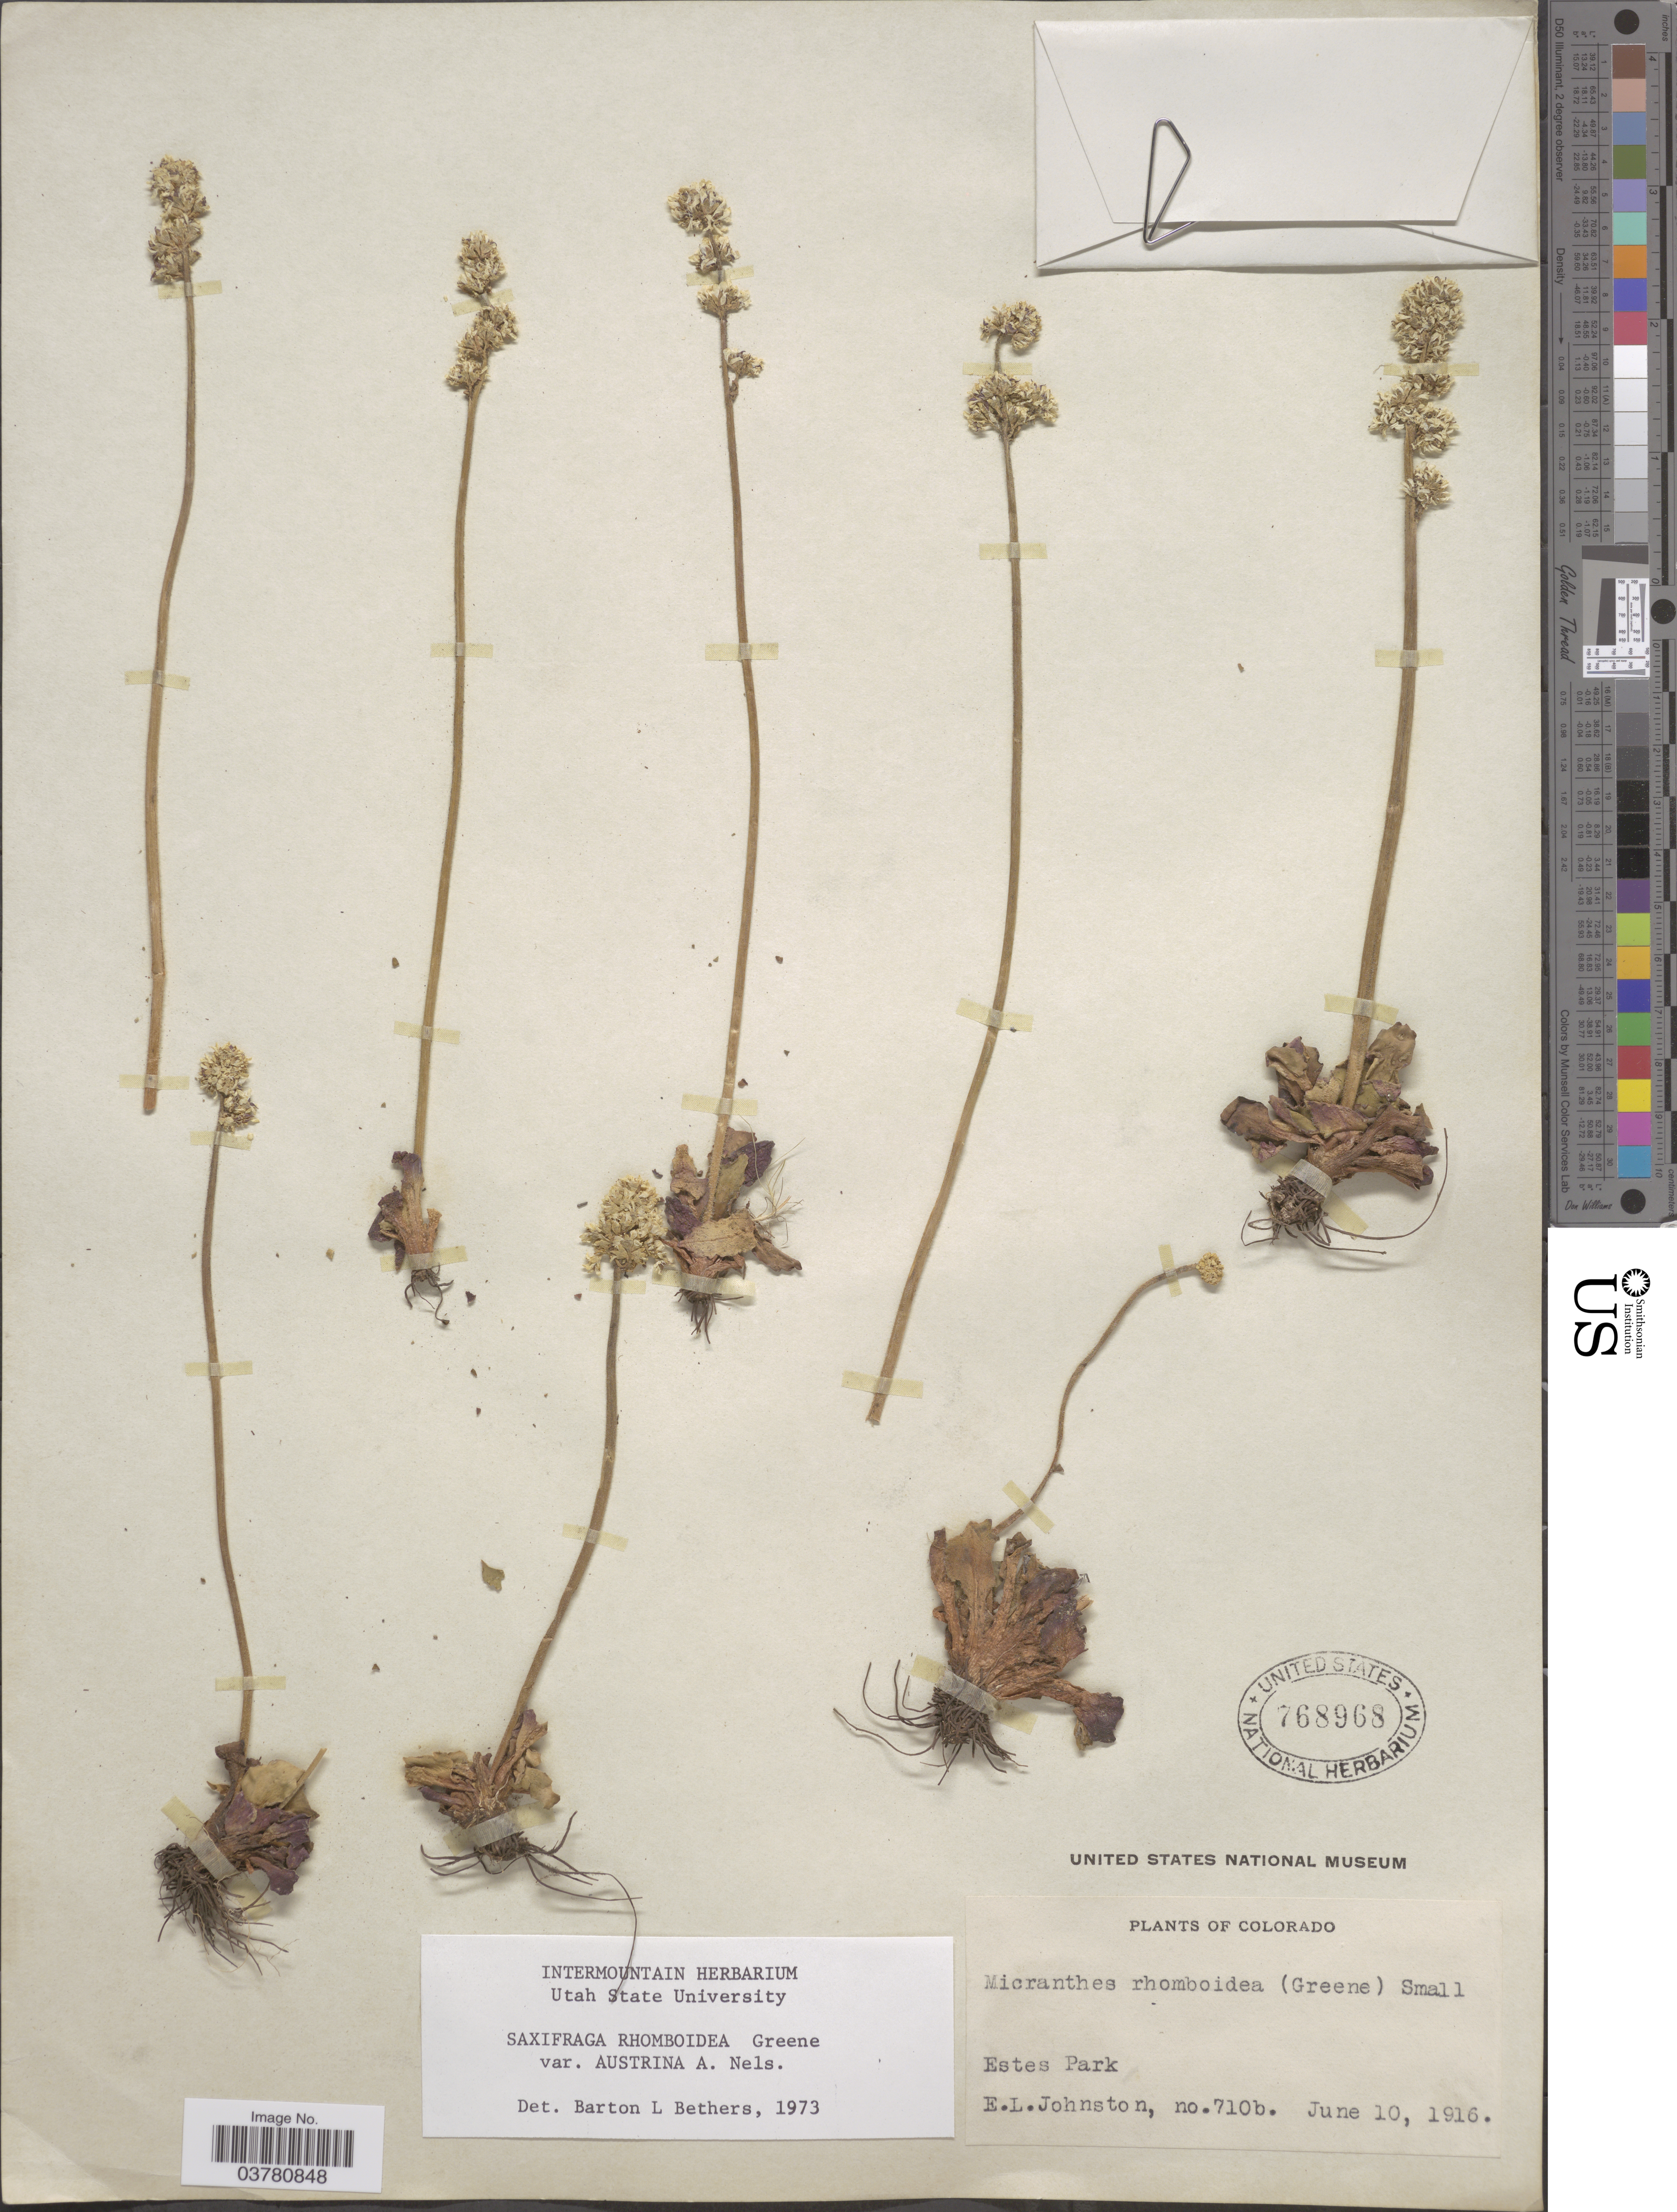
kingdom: Plantae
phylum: Tracheophyta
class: Magnoliopsida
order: Saxifragales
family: Saxifragaceae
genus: Micranthes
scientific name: Micranthes rhomboidea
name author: (Greene) Small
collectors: E. L. Johnston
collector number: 710b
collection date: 1916-06-10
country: United States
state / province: Colorado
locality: Estes Park.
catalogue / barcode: US 768968